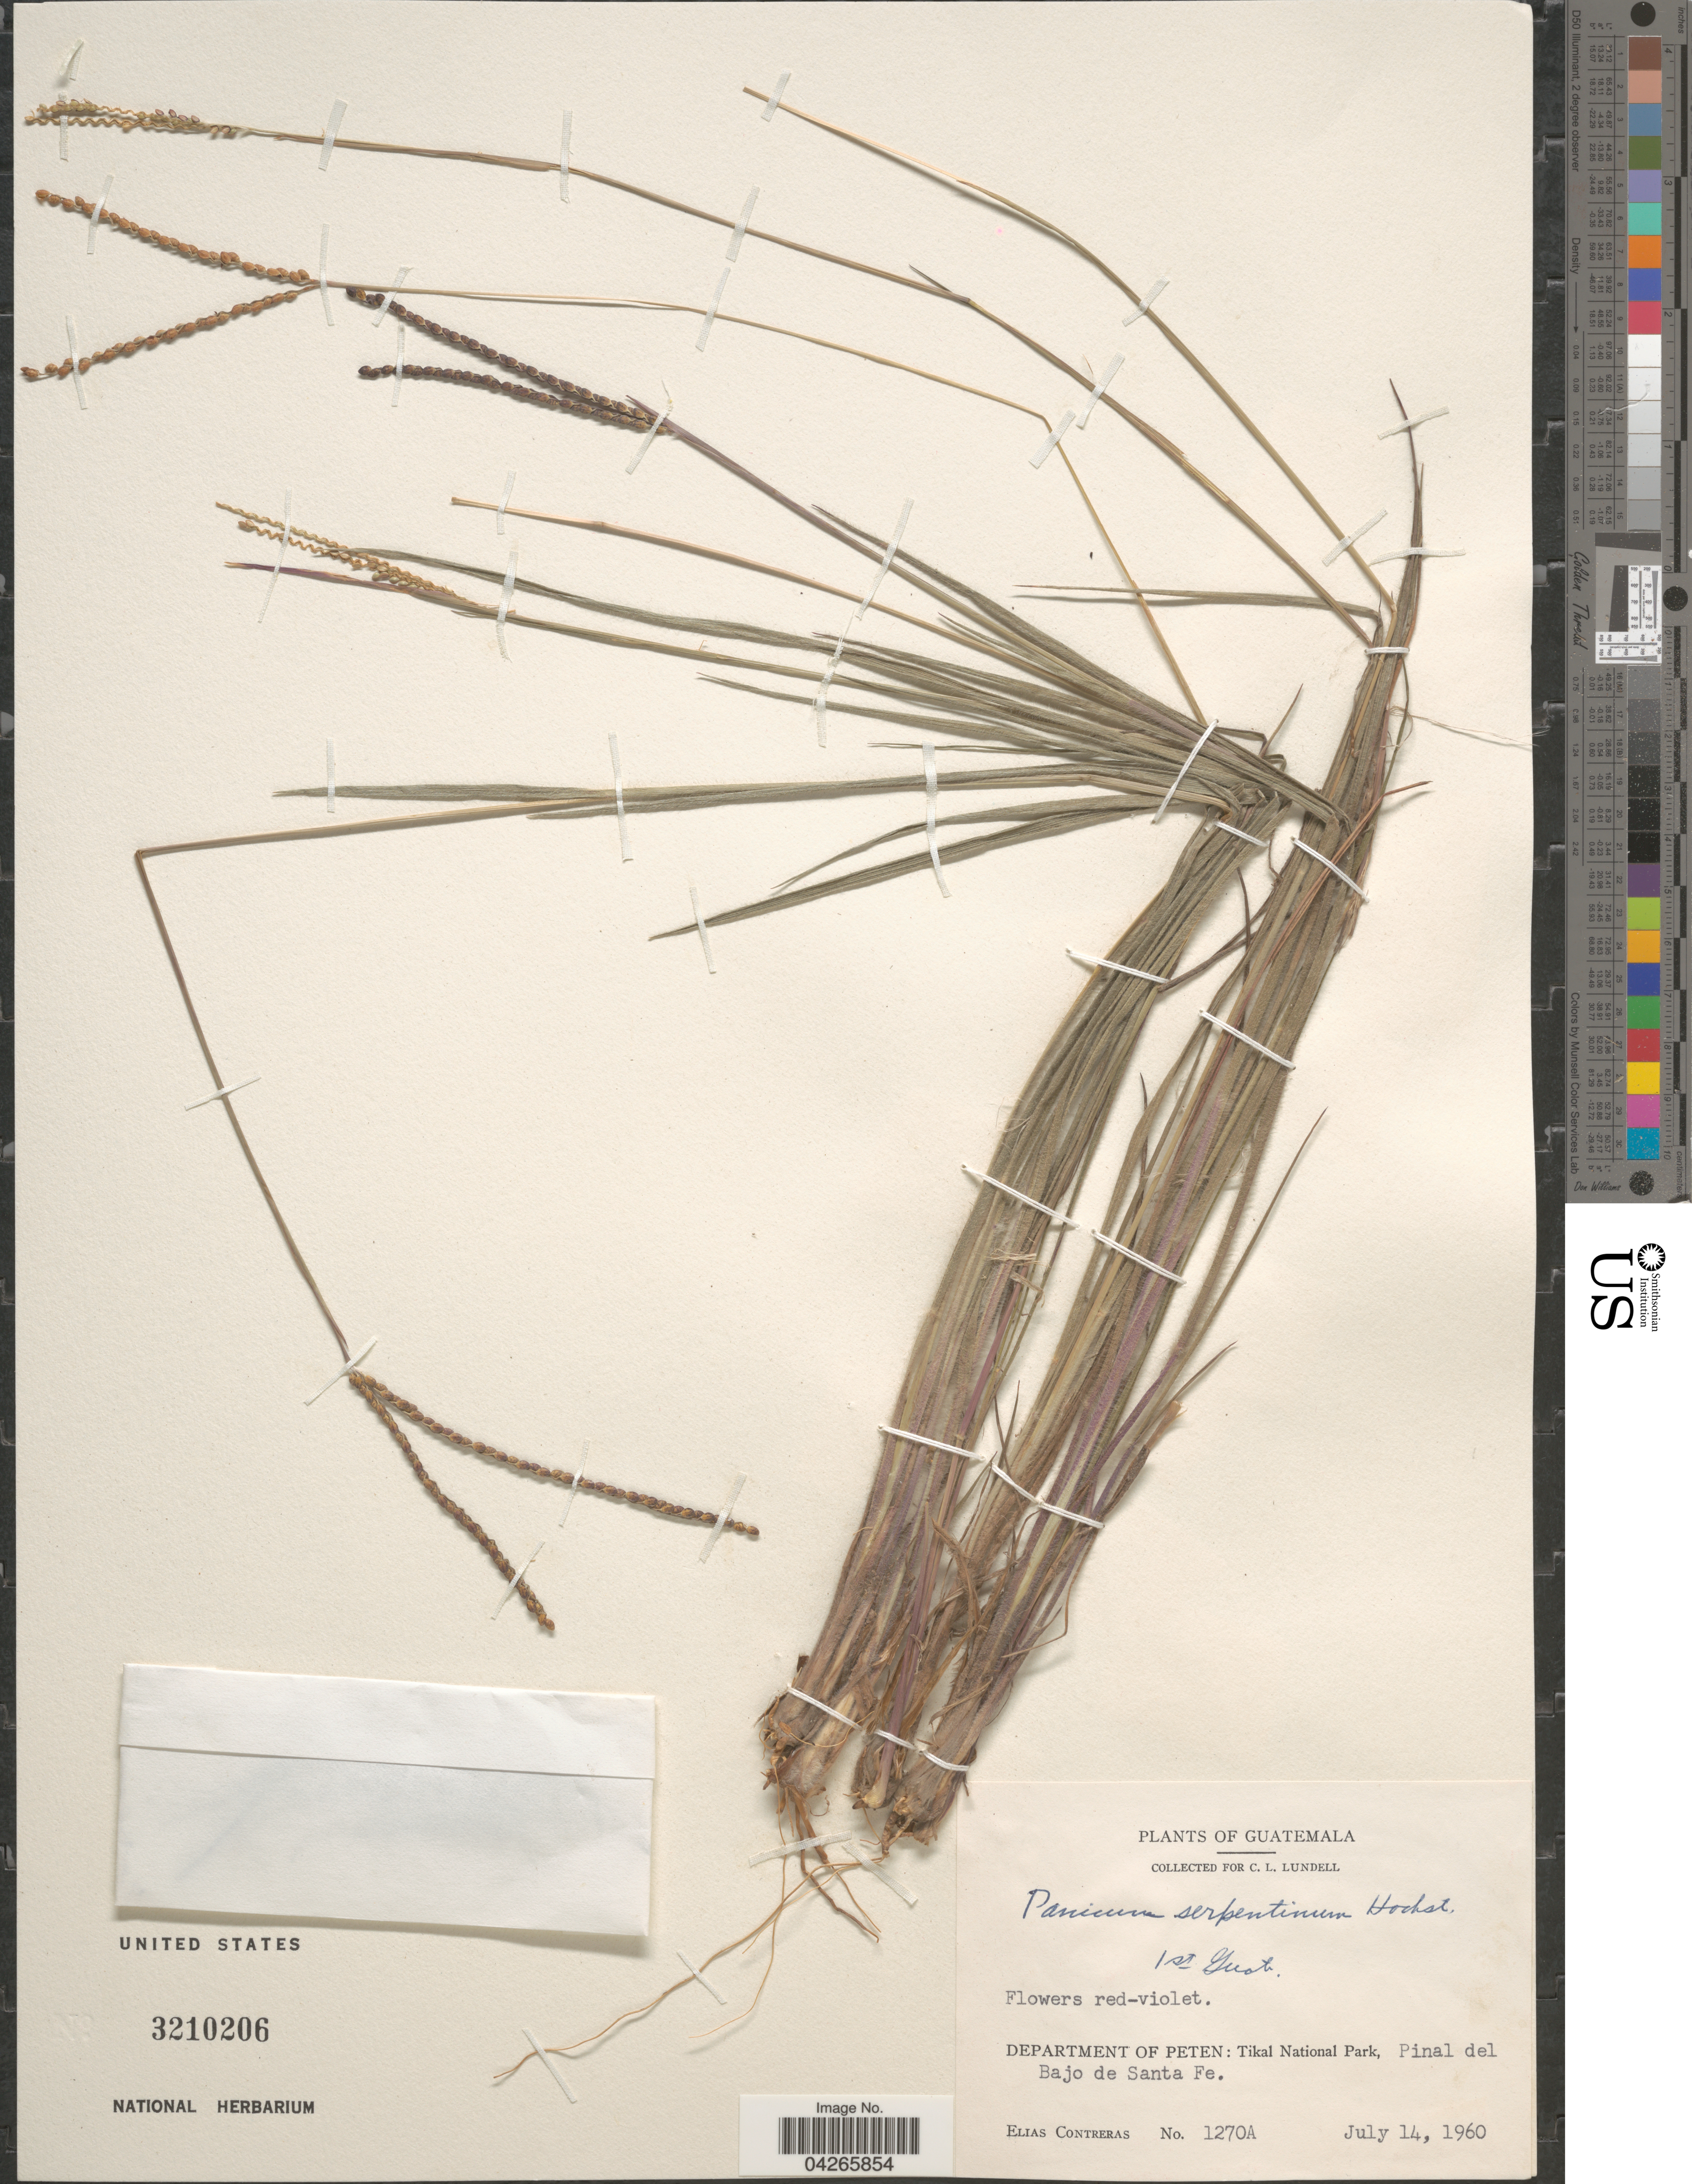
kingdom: Plantae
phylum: Tracheophyta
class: Liliopsida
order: Poales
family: Poaceae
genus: Paspalum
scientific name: Paspalum serpentinum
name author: Hochst. ex Steud.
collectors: E. Contreras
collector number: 1270A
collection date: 1960-07-14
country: Guatemala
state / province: El Peten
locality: Department of Peten: Tikal National Park, Pinal del Bajo de Santa Fe.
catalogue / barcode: US 3210206